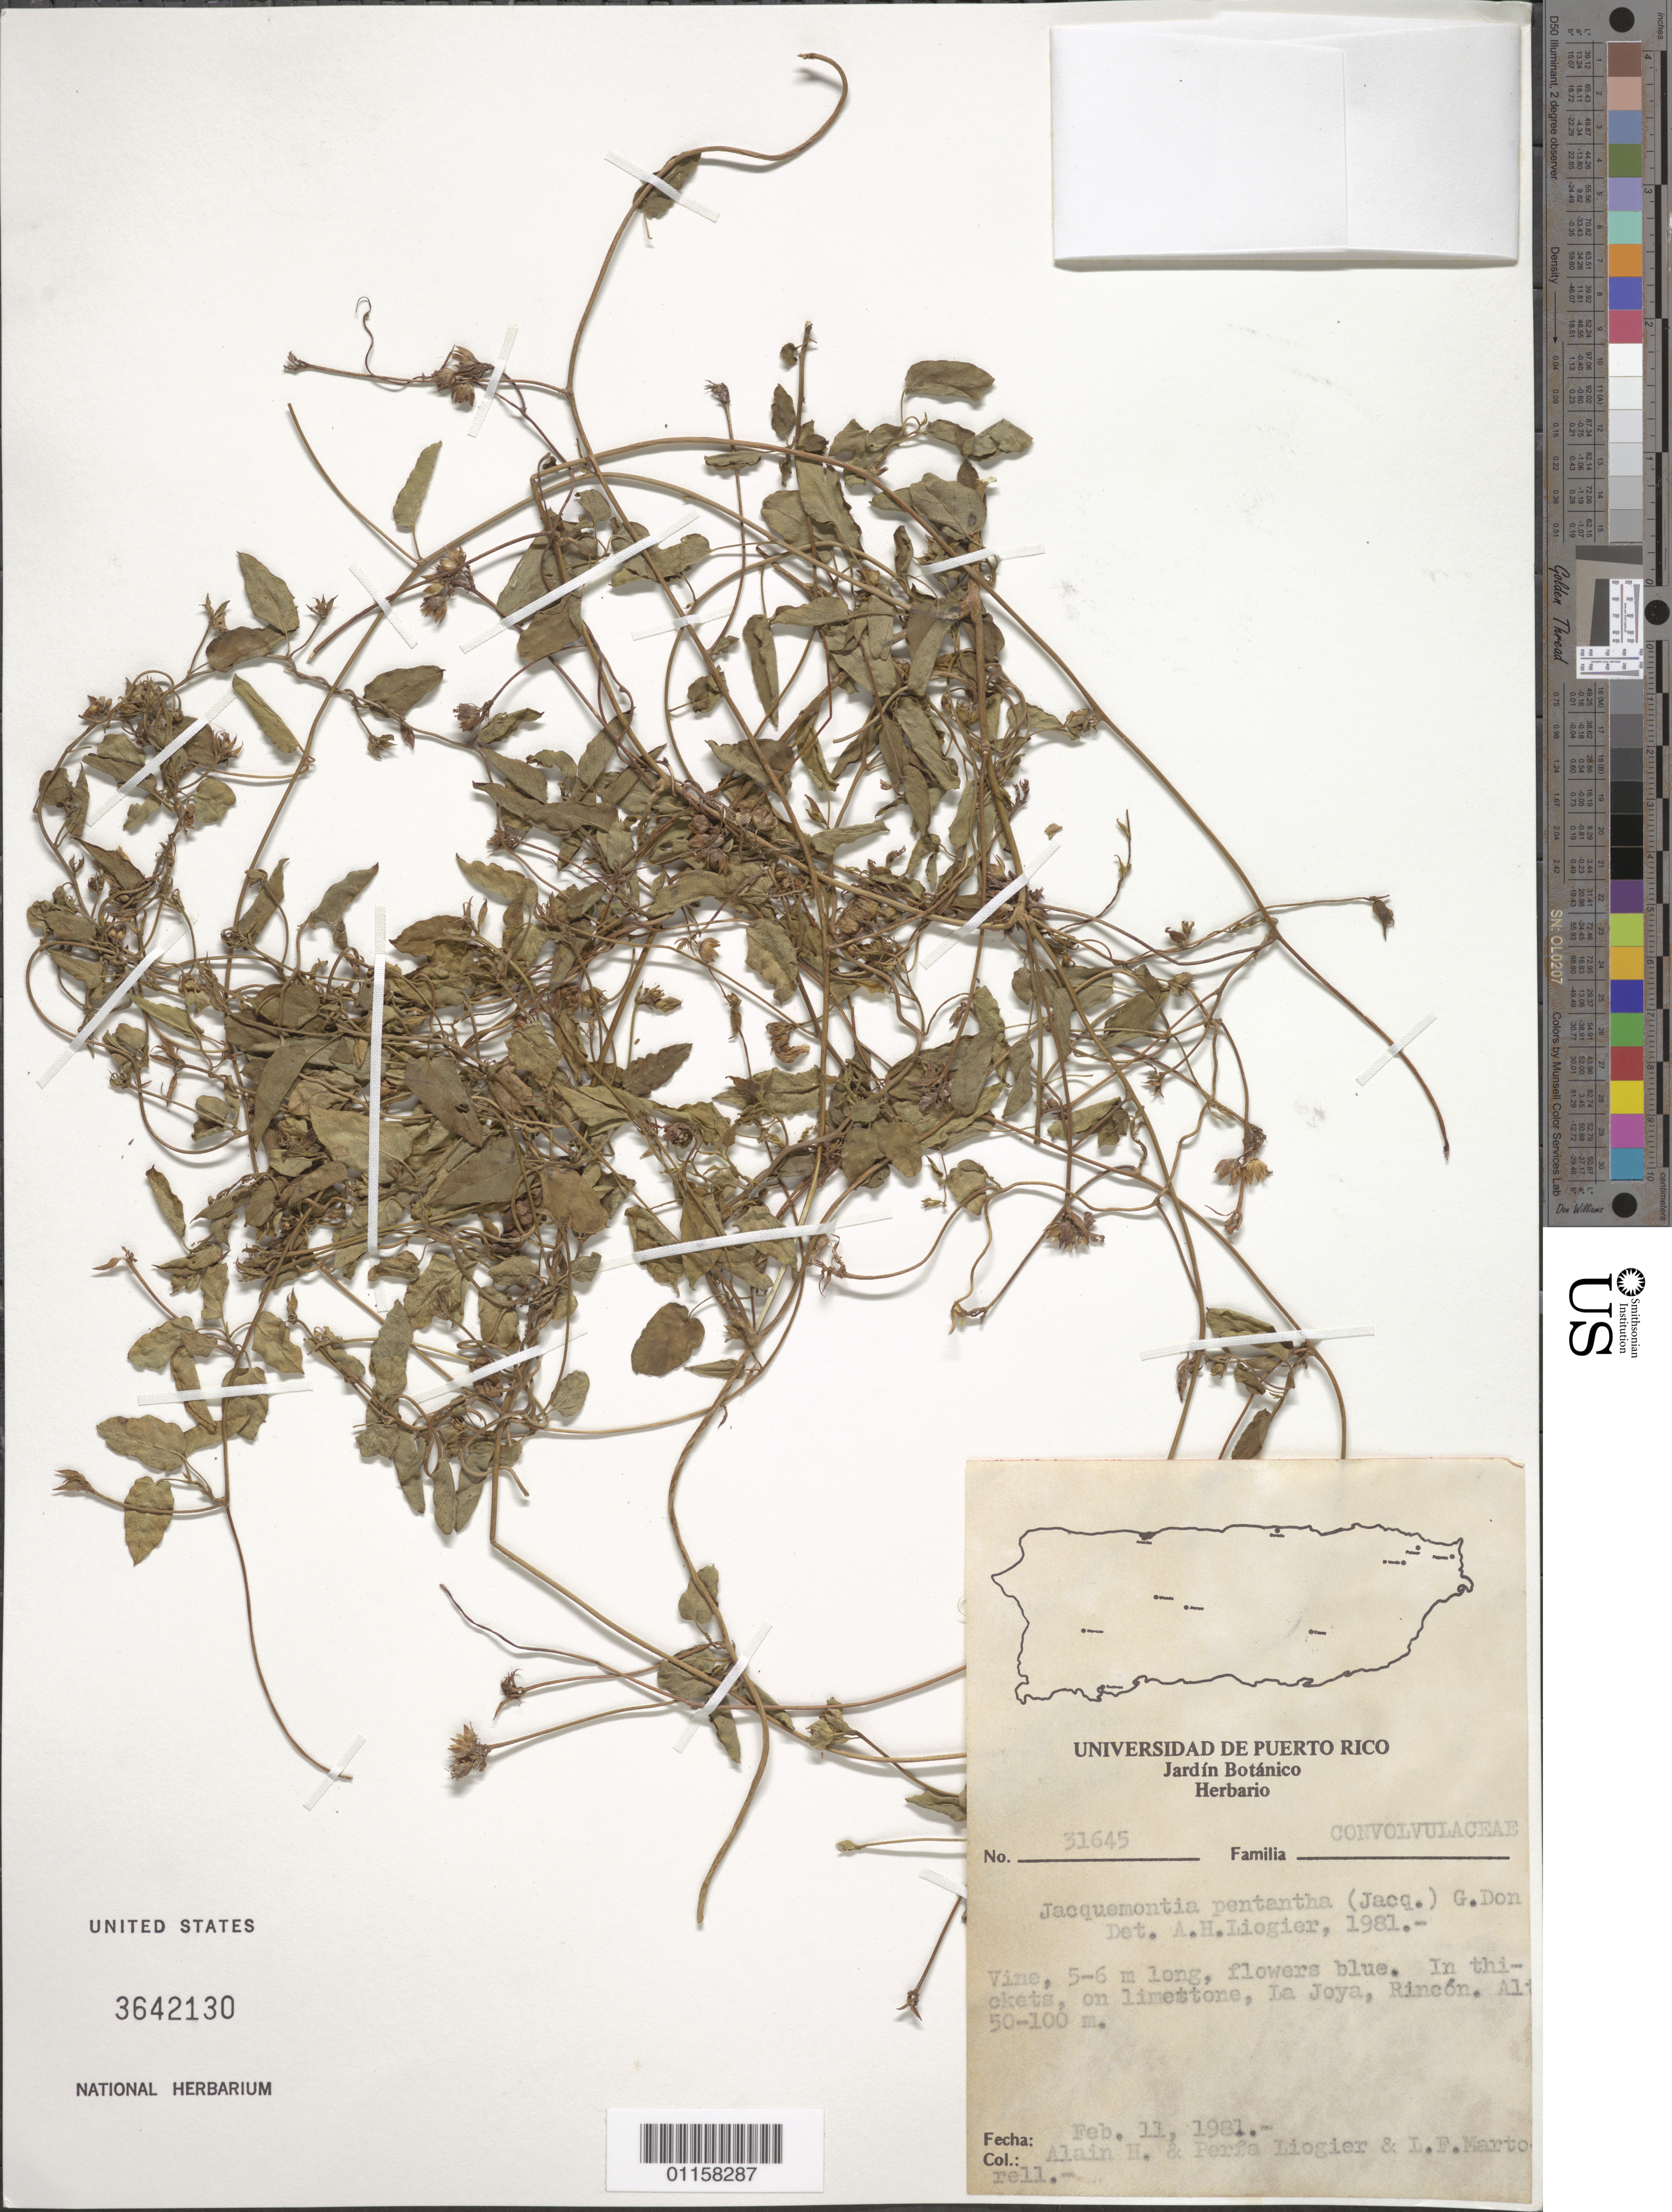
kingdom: Plantae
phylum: Tracheophyta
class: Magnoliopsida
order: Solanales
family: Convolvulaceae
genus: Jacquemontia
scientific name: Jacquemontia pentanthos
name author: (Jacq.) G. Don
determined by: Liogier, Alain H.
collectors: A. H. Liogier, M. P. Liogier & L. Martorell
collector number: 31645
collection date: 1981-02-11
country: Puerto Rico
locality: Rincón, La Joya.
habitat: In thickets, on limestone.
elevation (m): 50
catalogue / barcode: US 3642130